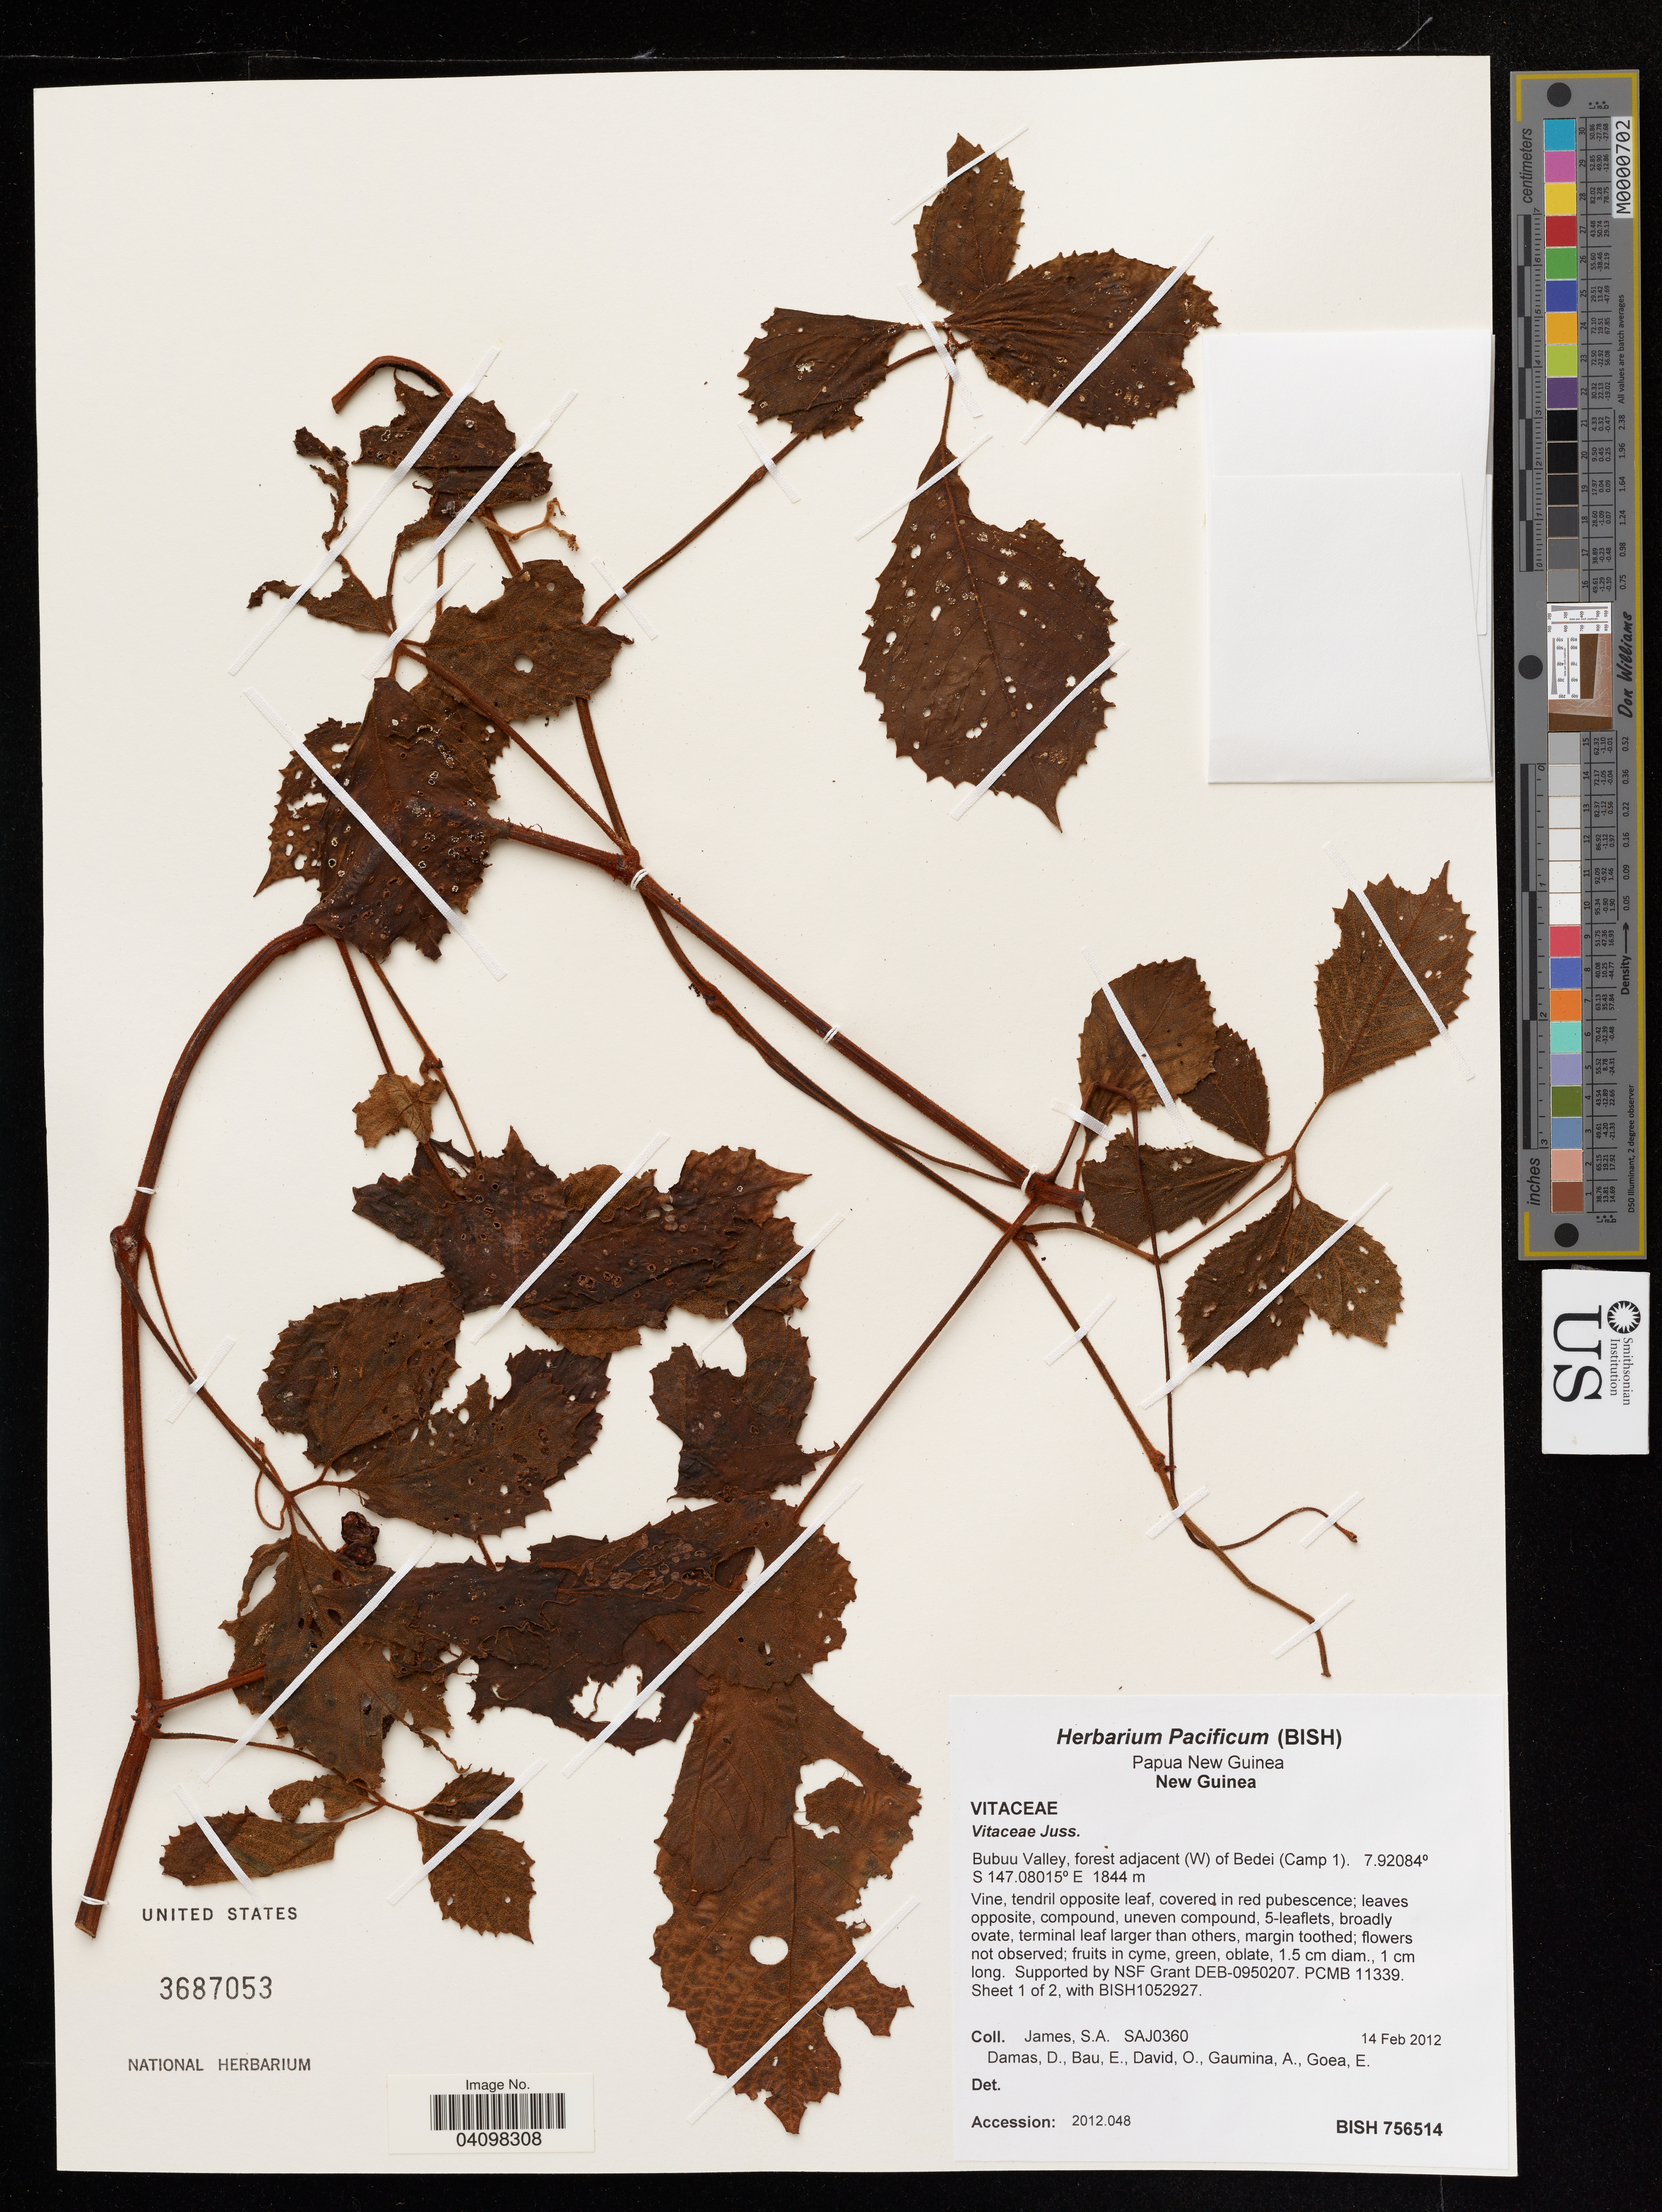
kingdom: Plantae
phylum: Tracheophyta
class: Magnoliopsida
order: Vitales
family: Vitaceae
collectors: S. James, D. Damas, E. Bau & O. David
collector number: SAJ0360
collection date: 2012-02-14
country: Papua New Guinea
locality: New Guinea. Bubuu Valley, forest adjacent (W) of Bedei (Camp 1).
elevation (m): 1844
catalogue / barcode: US 3687053